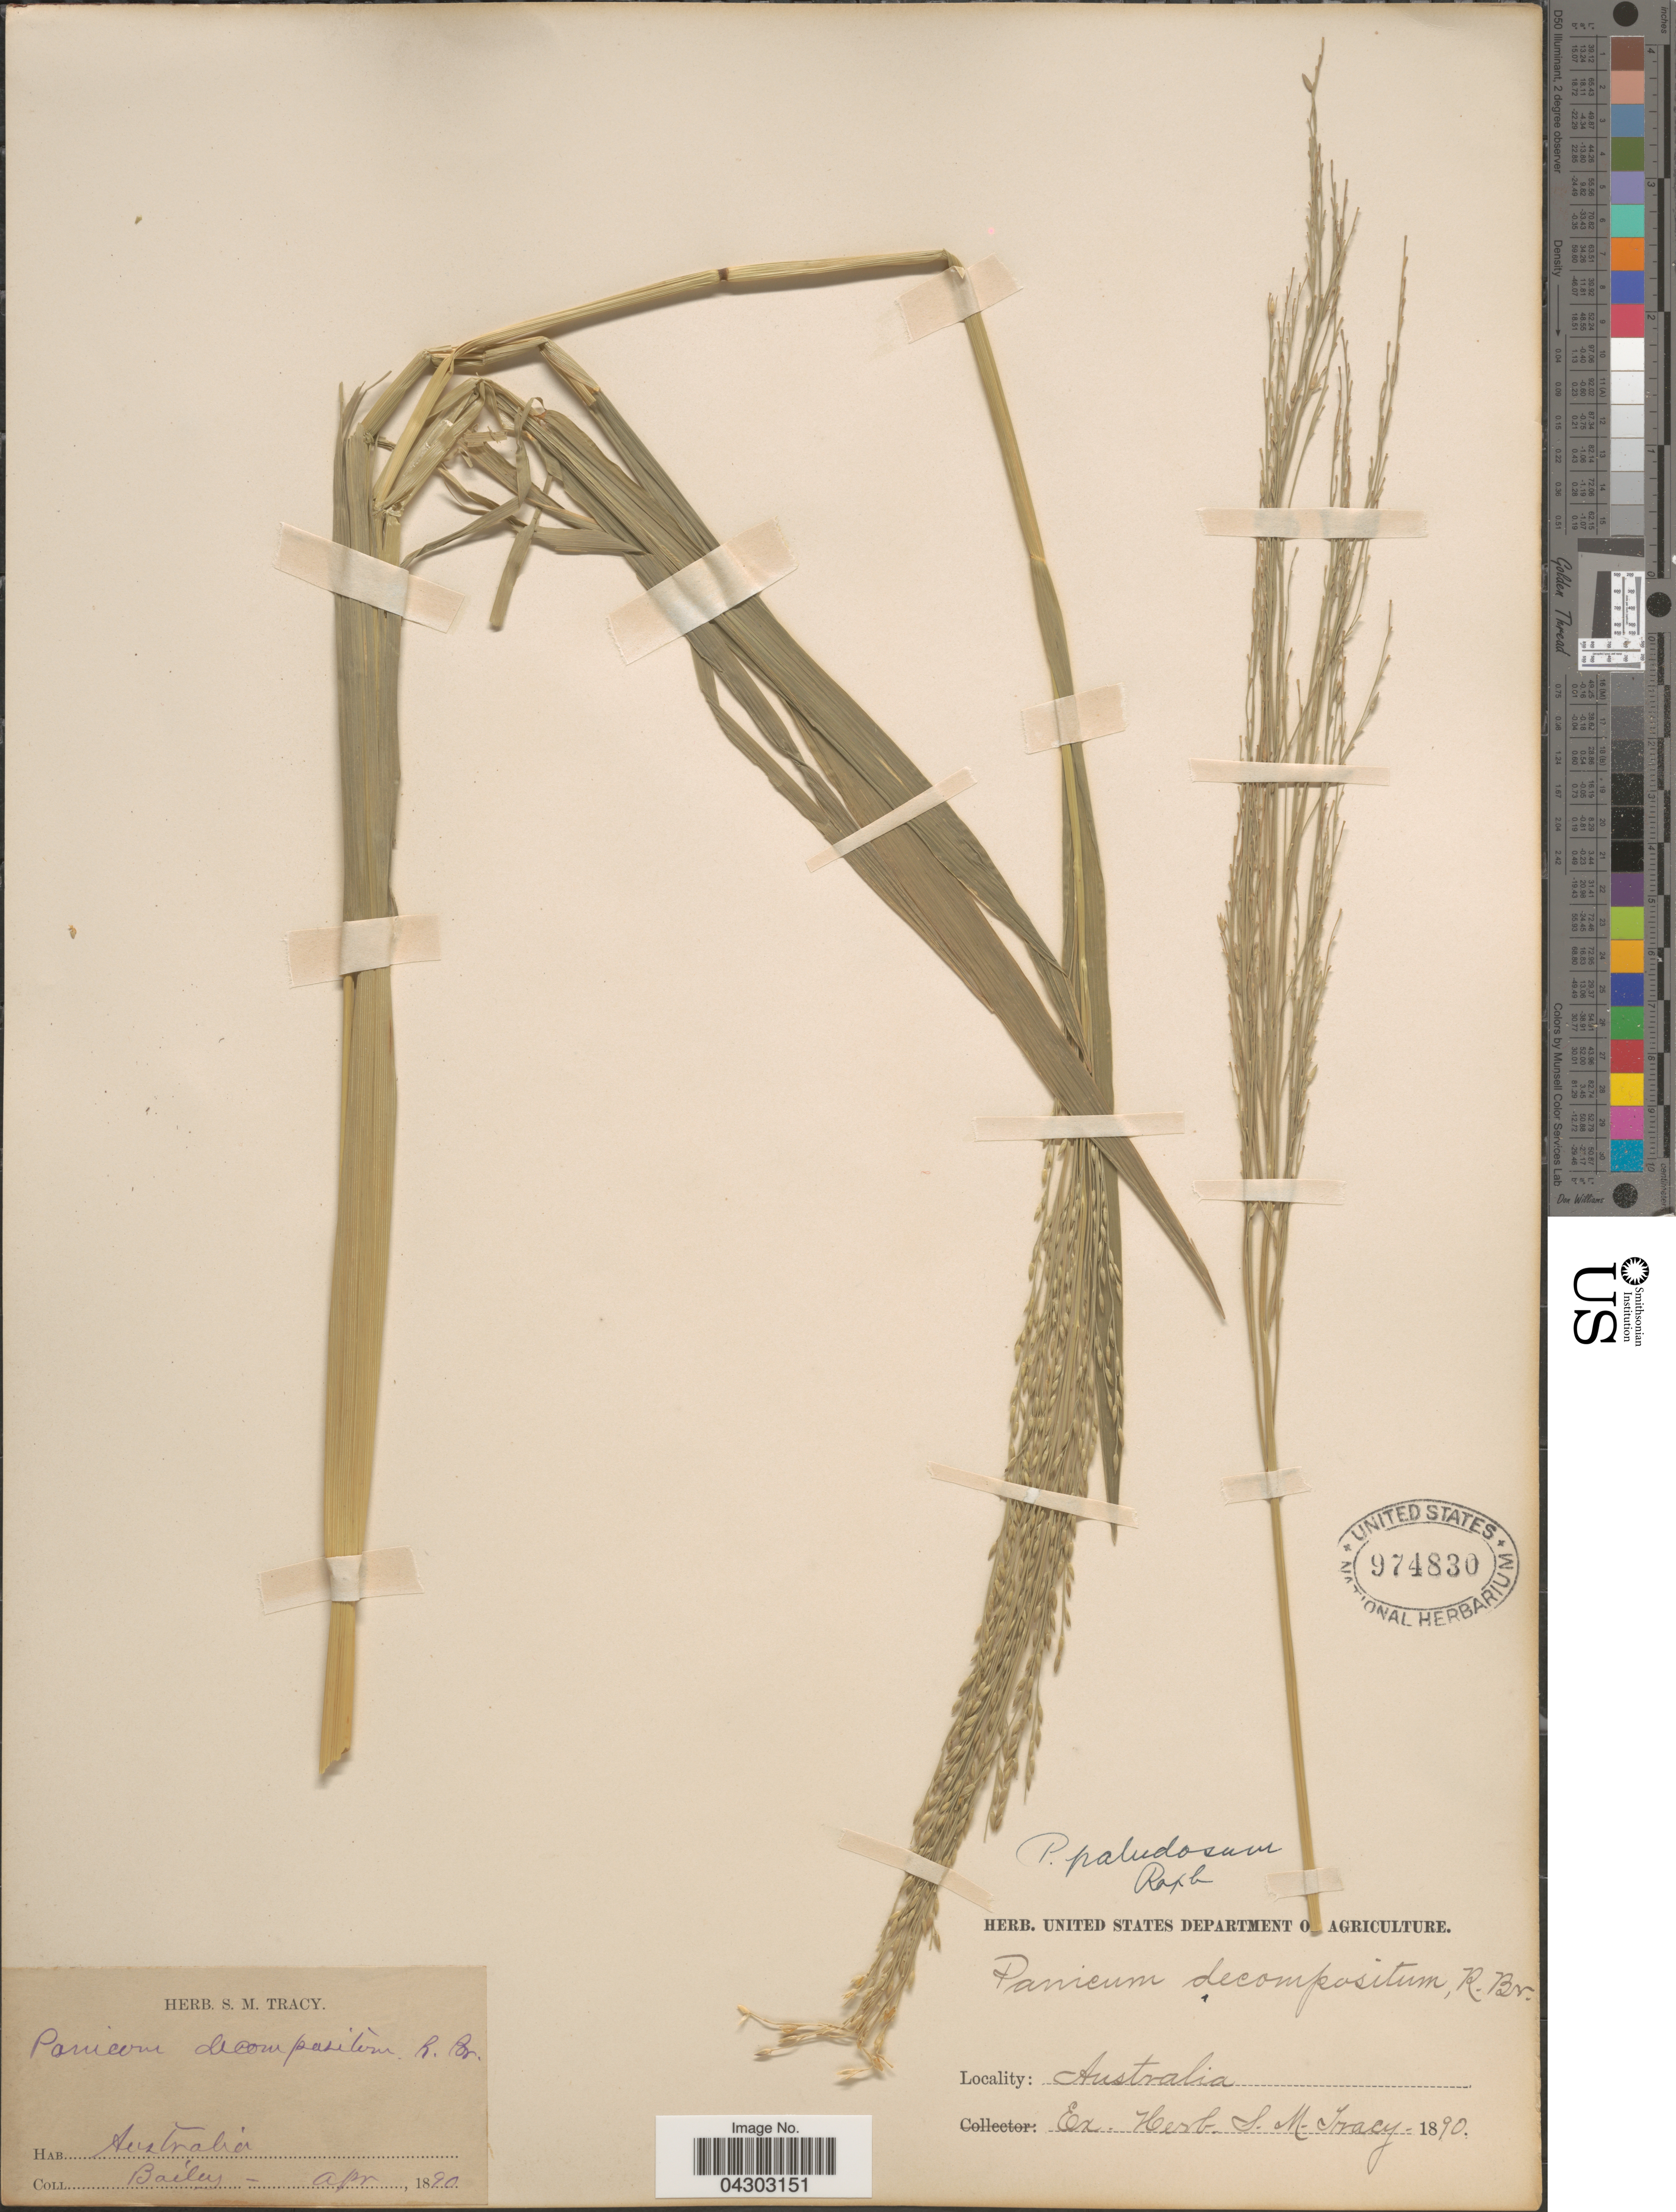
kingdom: Plantae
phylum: Tracheophyta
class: Liliopsida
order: Poales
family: Poaceae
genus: Panicum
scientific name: Panicum paludosum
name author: Roxb.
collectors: Bailey, --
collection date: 1890-04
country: Australia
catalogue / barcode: US 974830